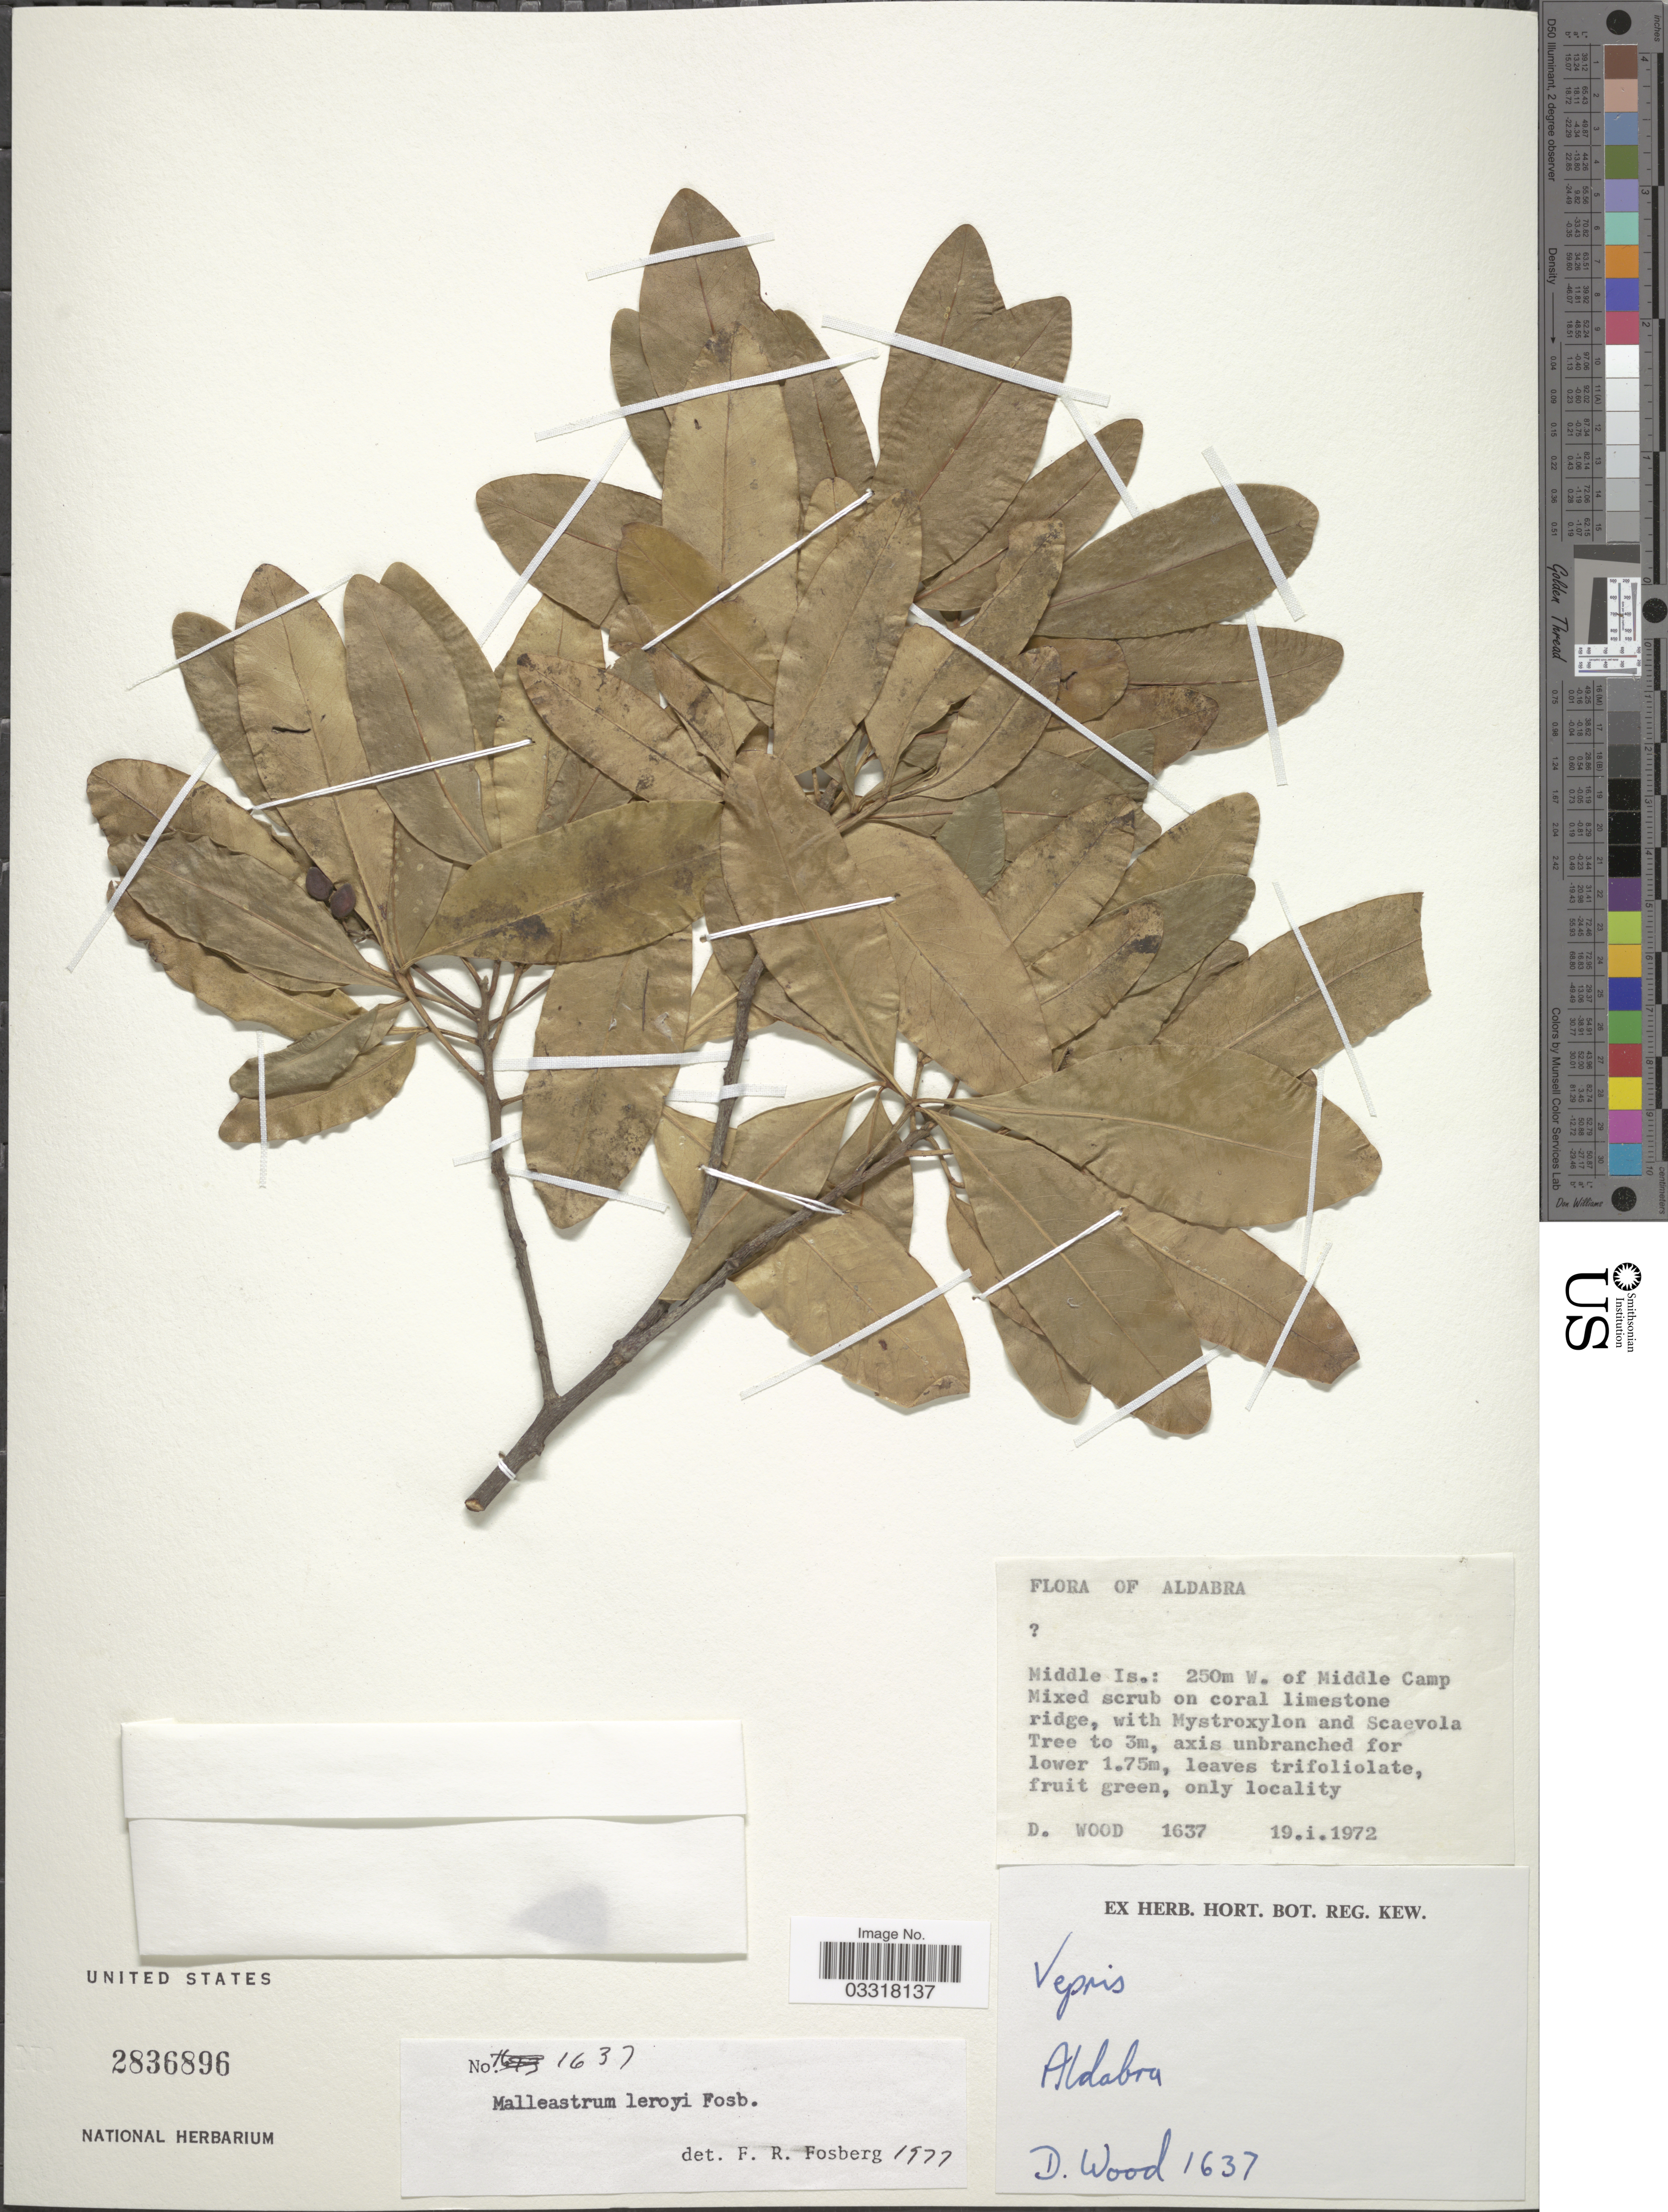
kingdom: Plantae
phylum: Tracheophyta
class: Magnoliopsida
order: Sapindales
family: Meliaceae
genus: Malleastrum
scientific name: Malleastrum leroyi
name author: Fosberg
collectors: D. Wood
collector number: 1637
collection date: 1972-01-19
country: Seychelles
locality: Aldabra. Middle Is.: 250m W. of Middle Camp.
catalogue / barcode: US 2836896